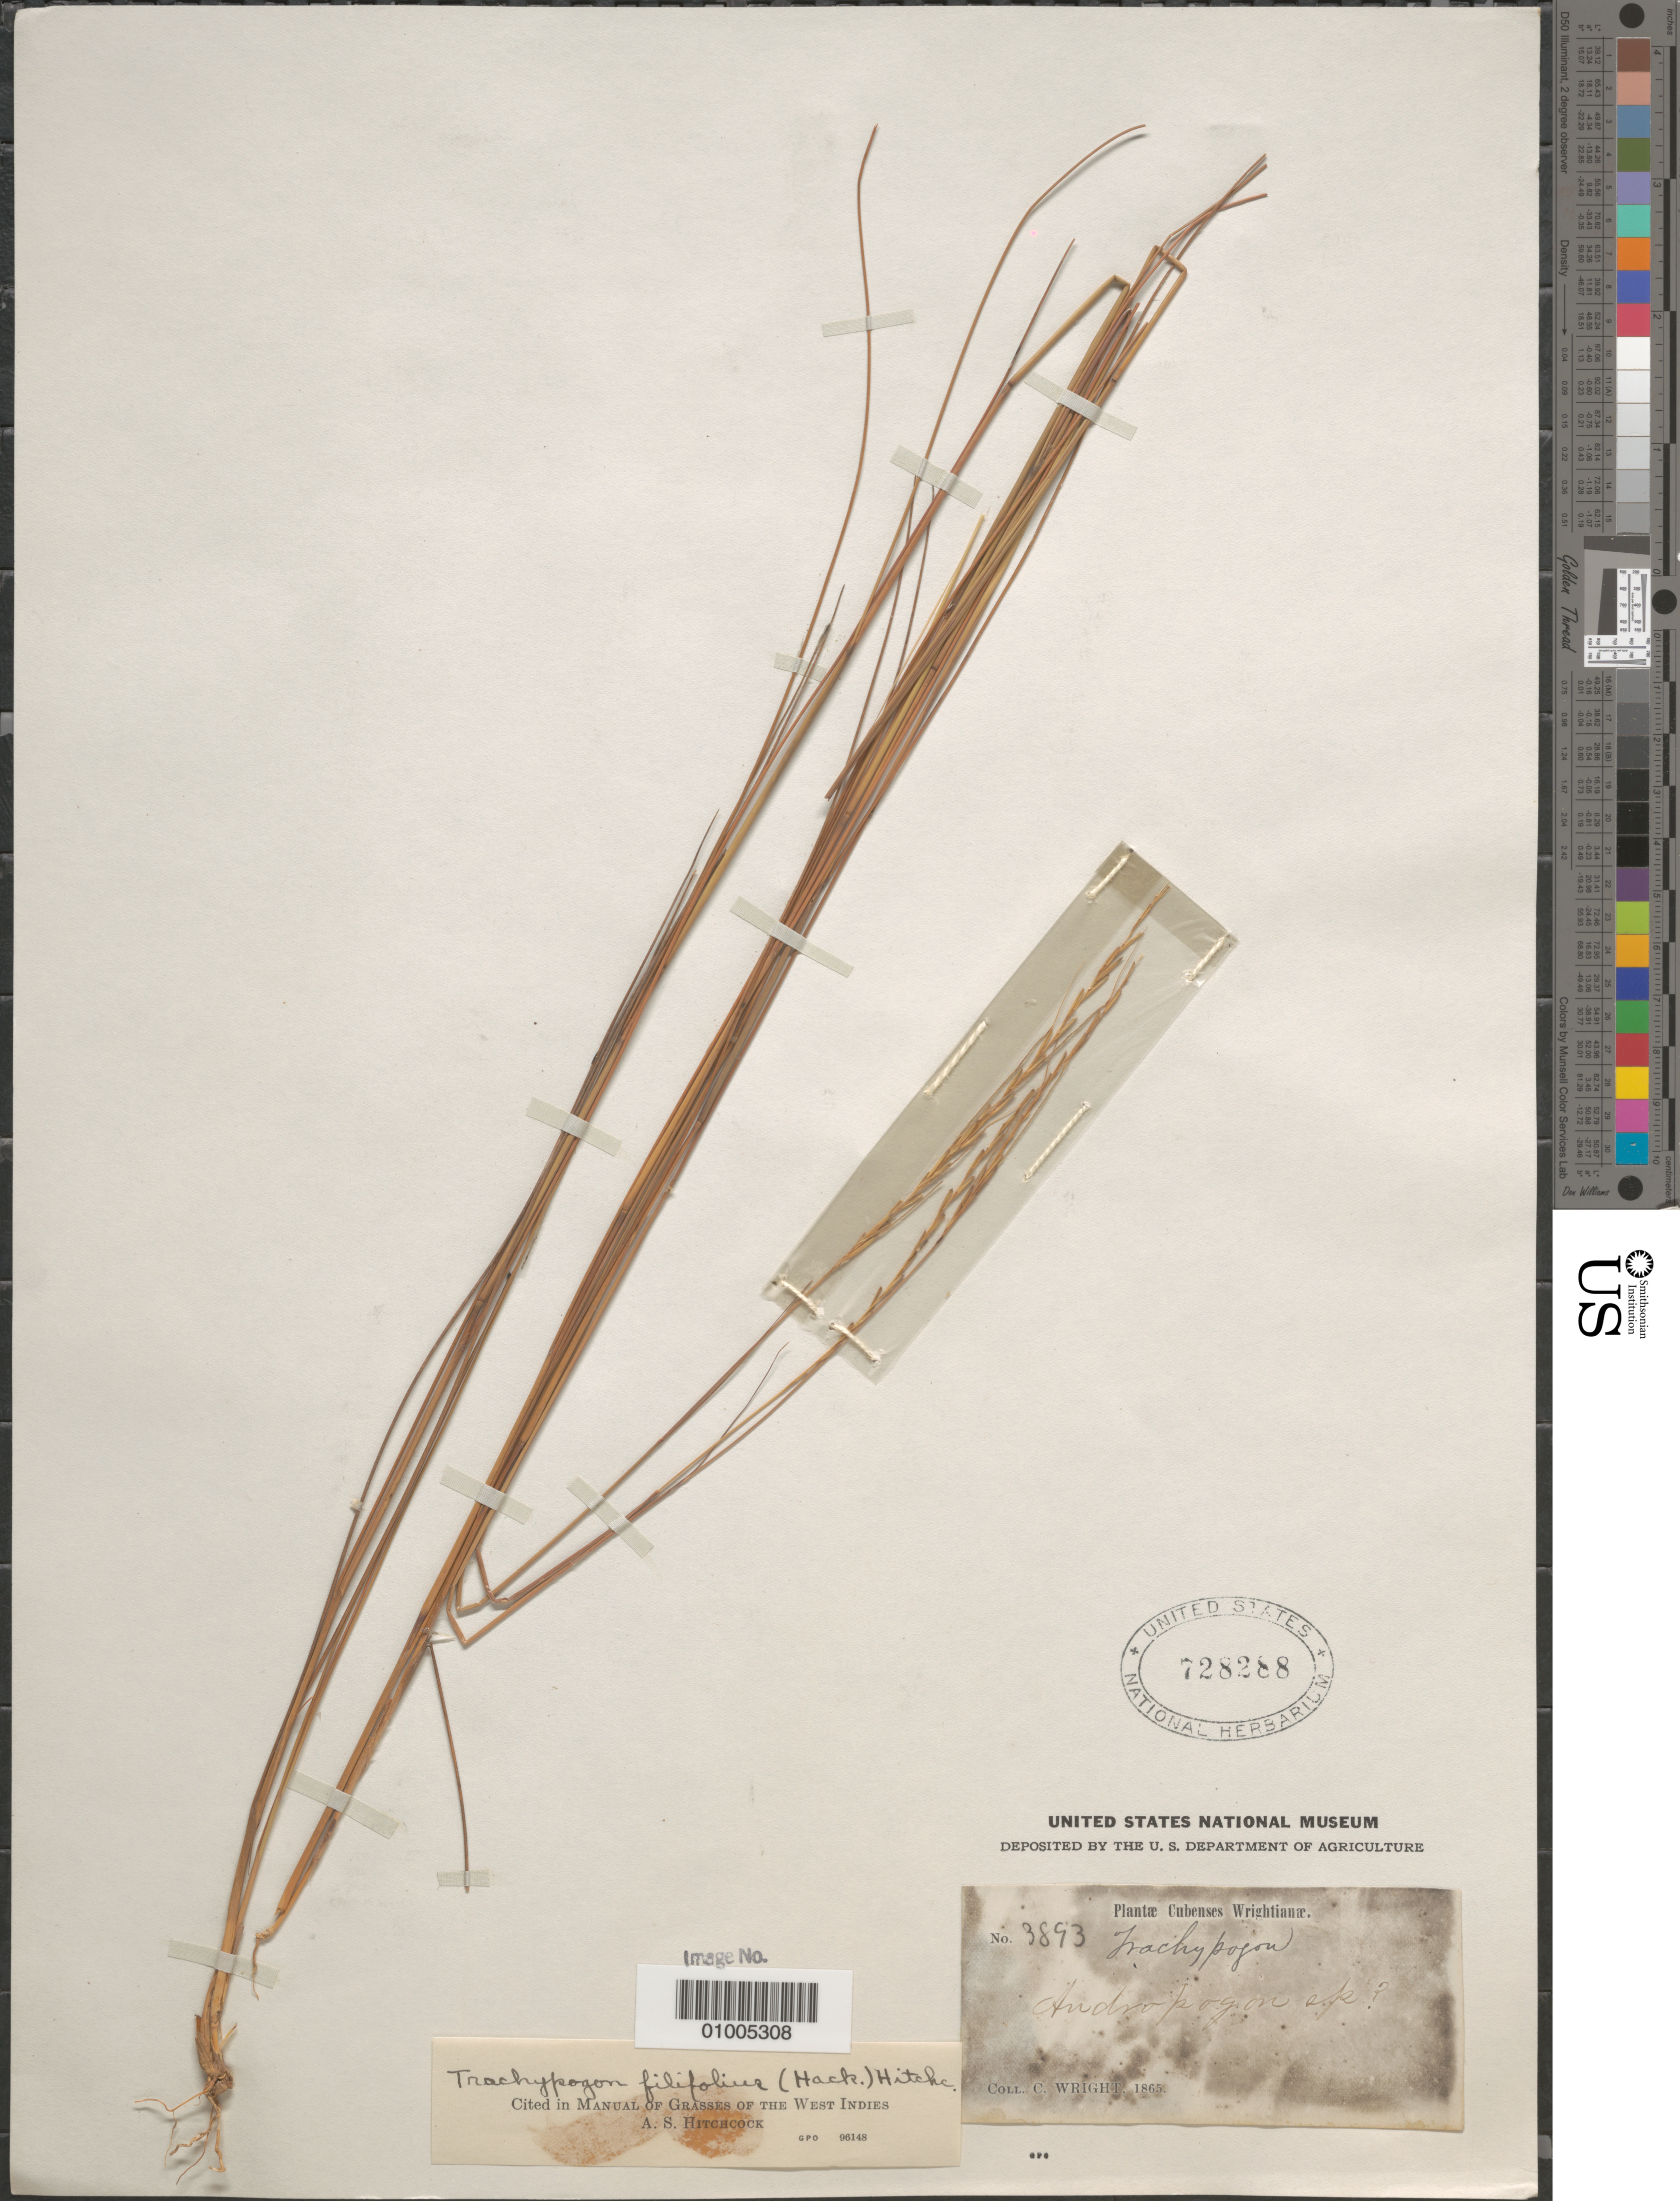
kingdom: Plantae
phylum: Tracheophyta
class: Liliopsida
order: Poales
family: Poaceae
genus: Trachypogon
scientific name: Trachypogon macroglossus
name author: Trin.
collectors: C. Wright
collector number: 3893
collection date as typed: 1865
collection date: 1865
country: Cuba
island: Cuba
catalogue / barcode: US 728288